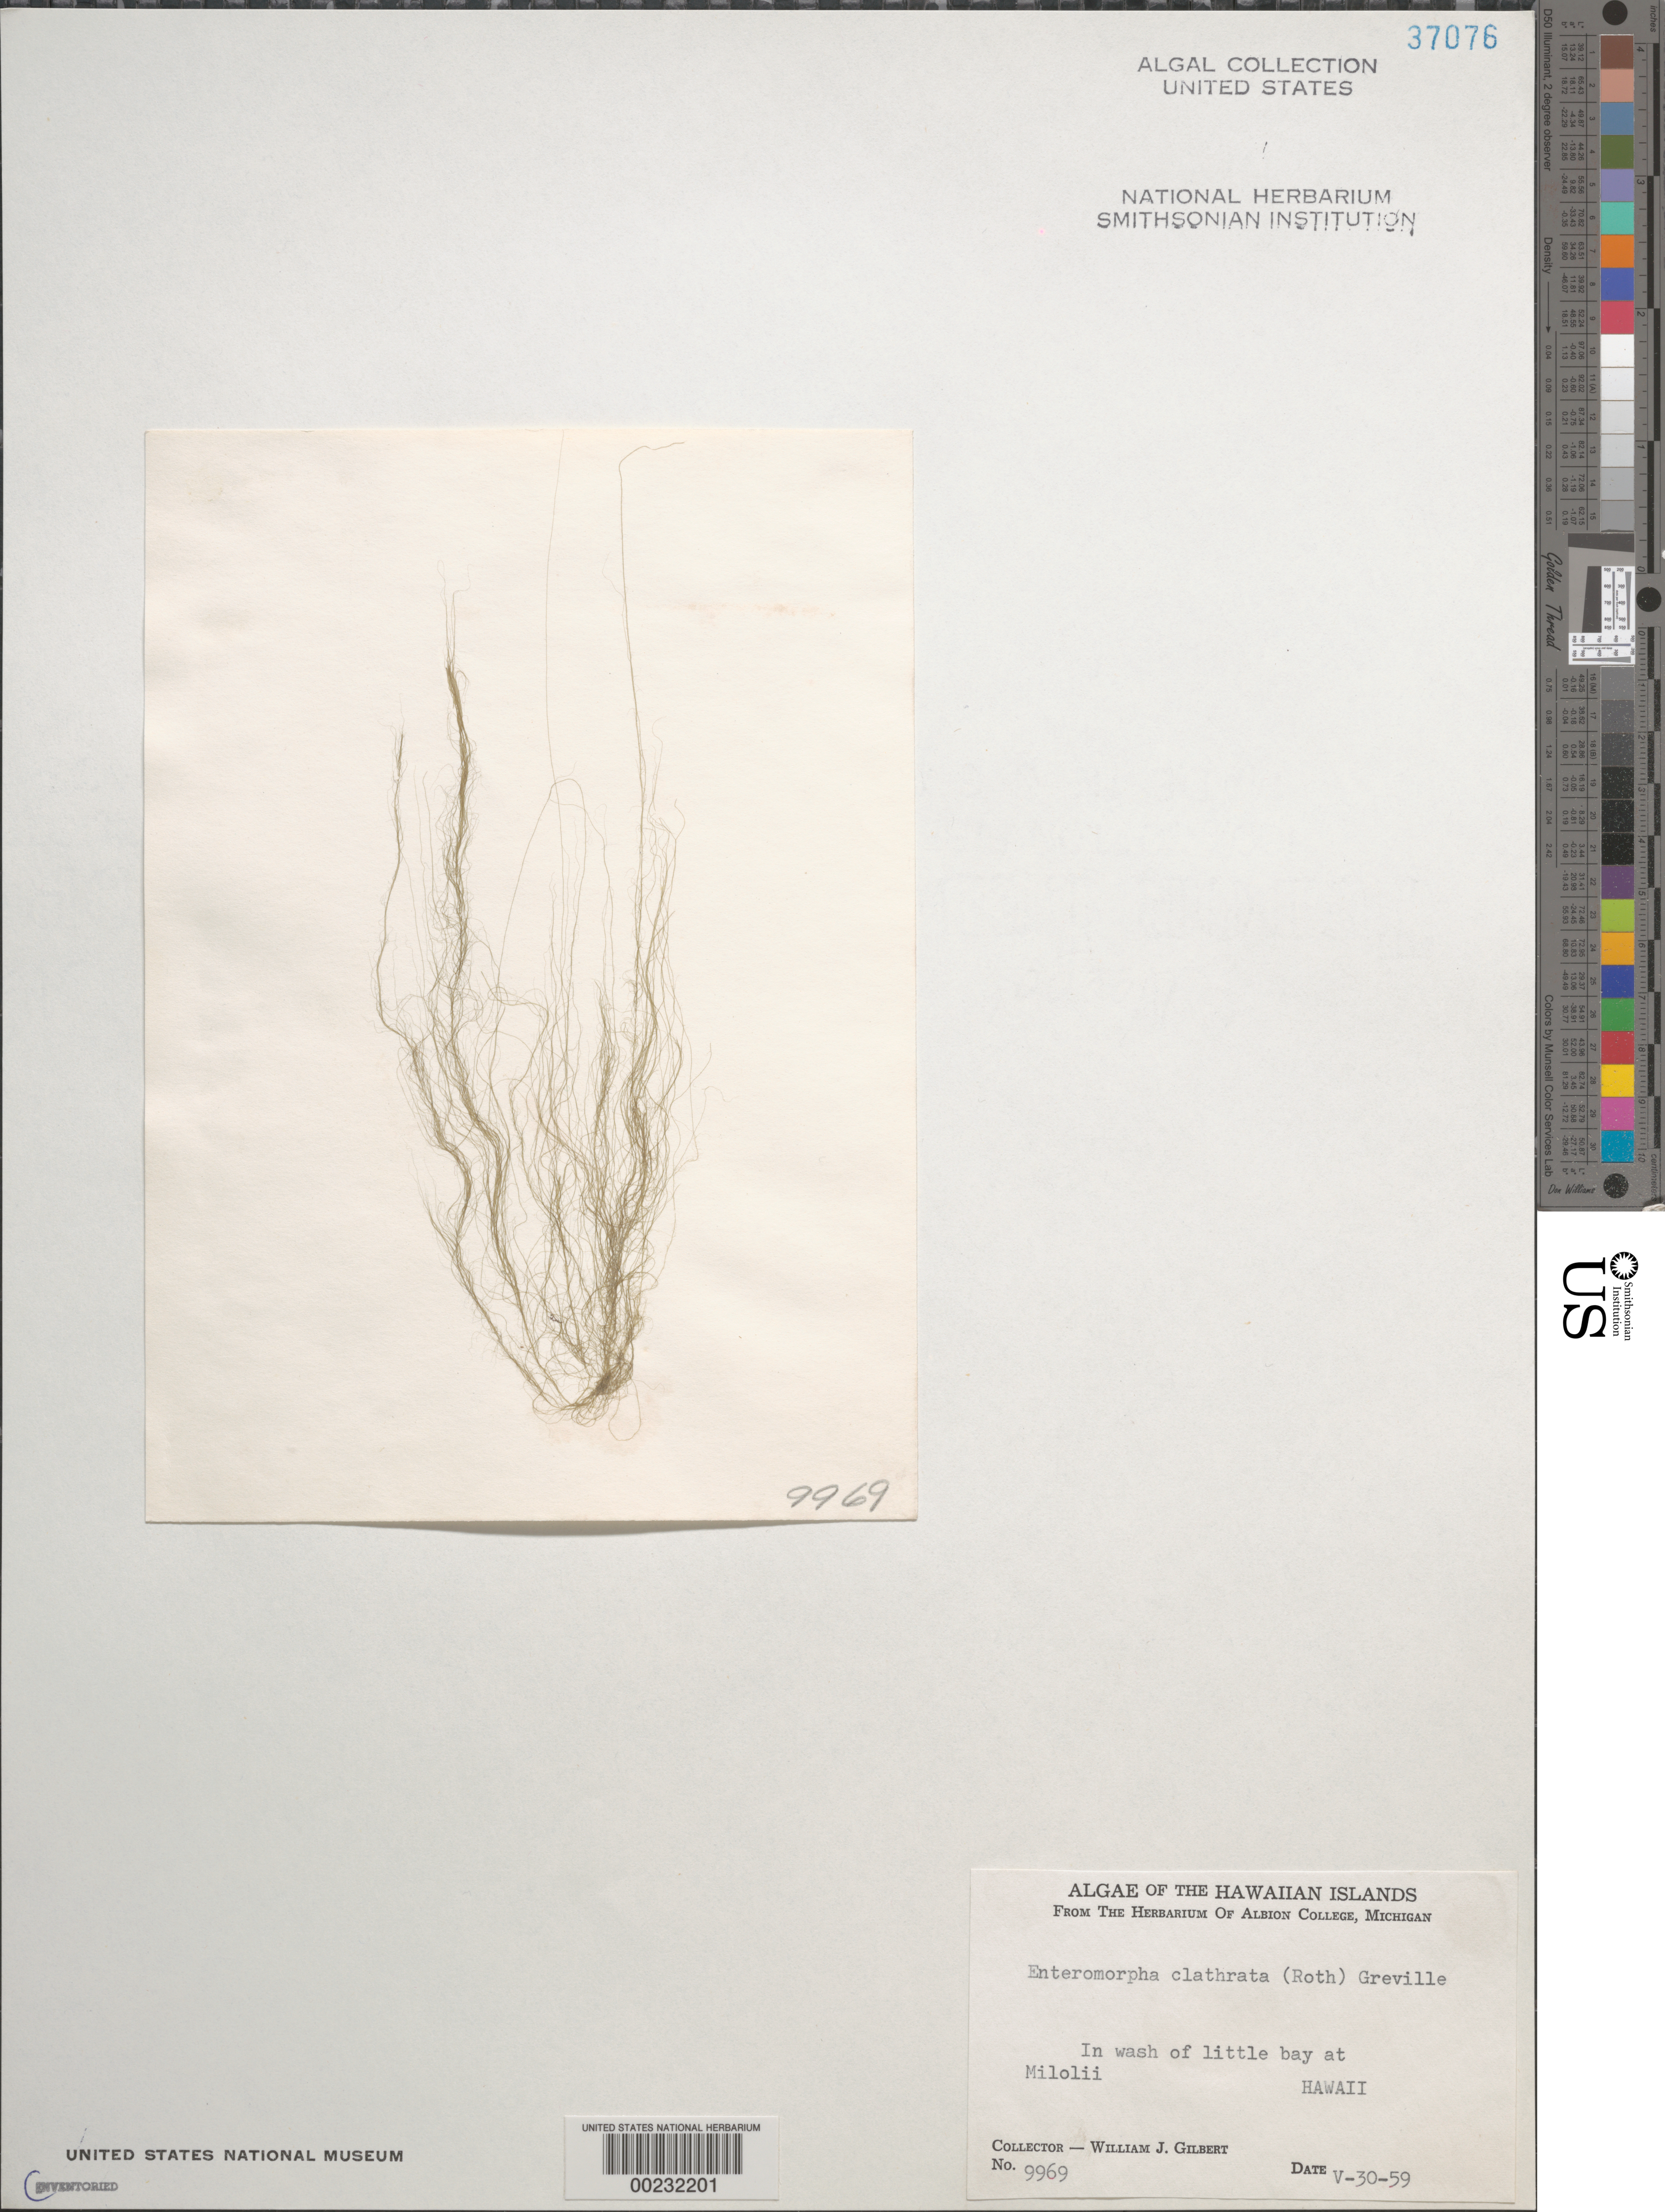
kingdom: Plantae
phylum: Chlorophyta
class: Ulvophyceae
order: Cladophorales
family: Cladophoraceae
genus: Cladophora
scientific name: Cladophora vagabunda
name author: (L.) C. Hoek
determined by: Algae name updating Project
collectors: W. J. Gilbert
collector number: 9969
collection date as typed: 30 May 1959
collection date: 1959-05-30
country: United States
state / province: Hawaii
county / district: Hawaii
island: Hawaii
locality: Milolii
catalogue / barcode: US 37076